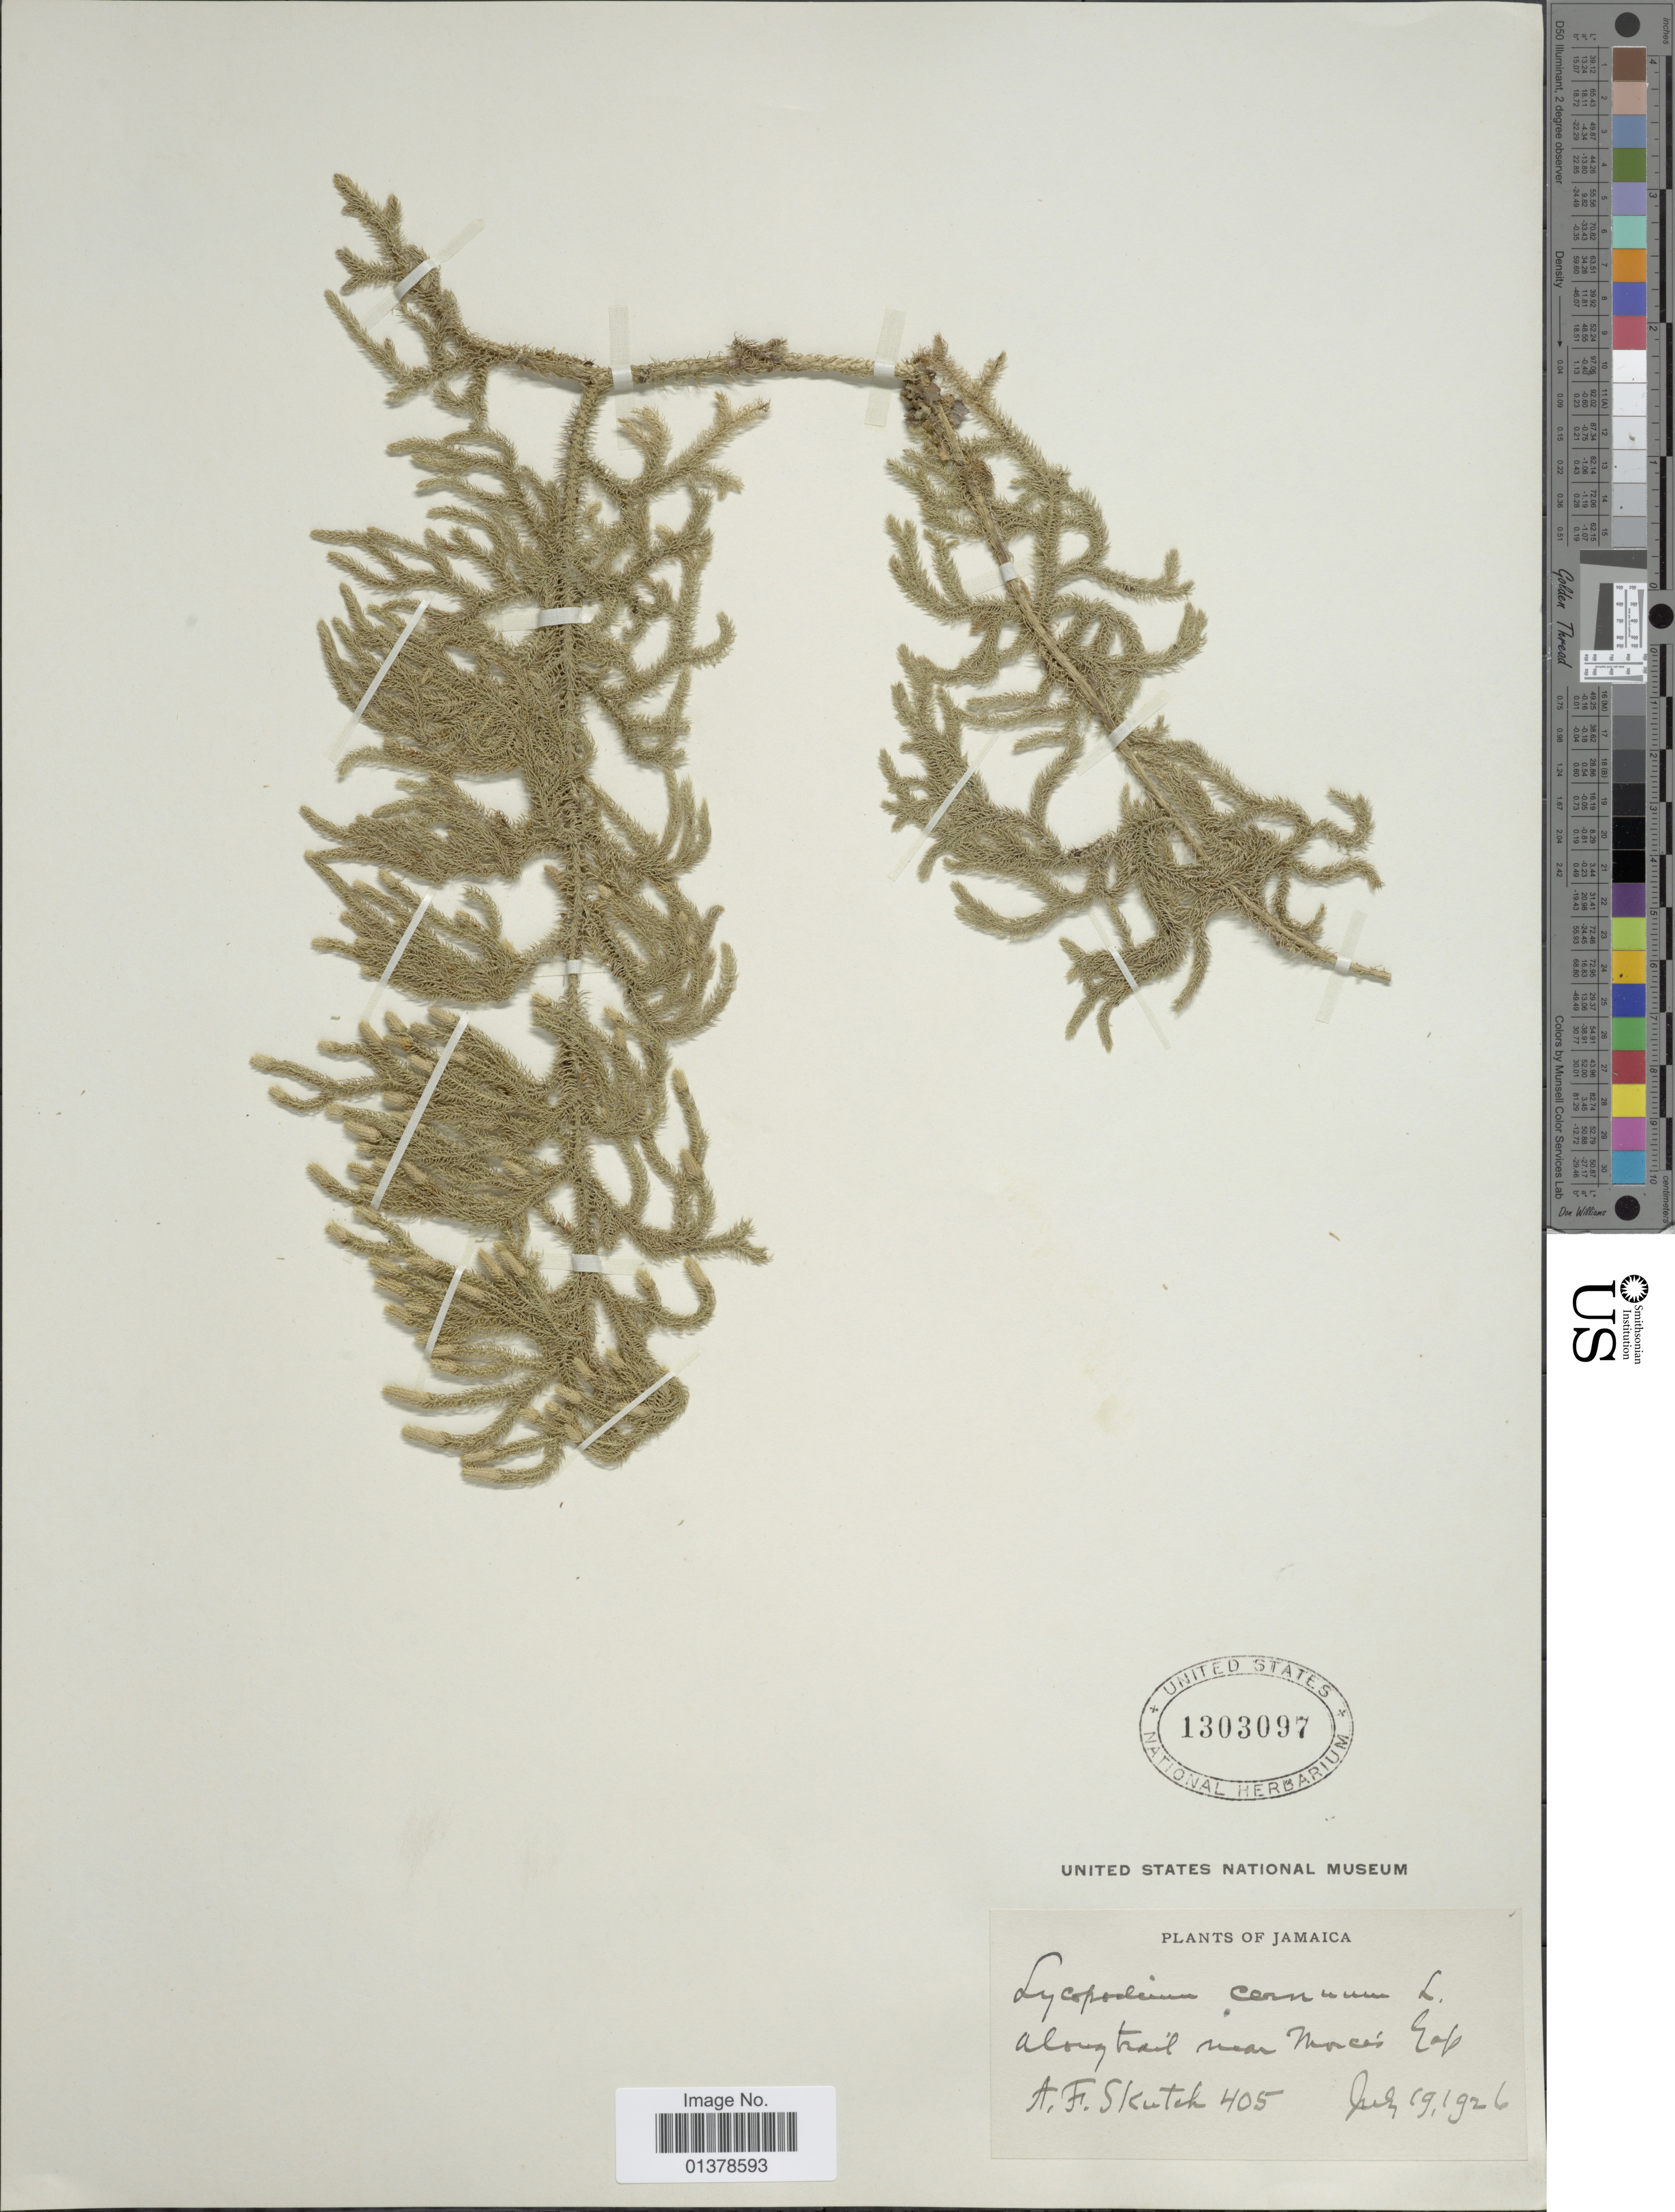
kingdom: Plantae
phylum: Tracheophyta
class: Lycopodiopsida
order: Lycopodiales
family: Lycopodiaceae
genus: Palhinhaea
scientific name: Palhinhaea cernua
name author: (L.) Vasc. & Franco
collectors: A. F. Skutch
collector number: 405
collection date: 1926-07-19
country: Jamaica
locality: Along trail near Morces Gap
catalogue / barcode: US 1303097